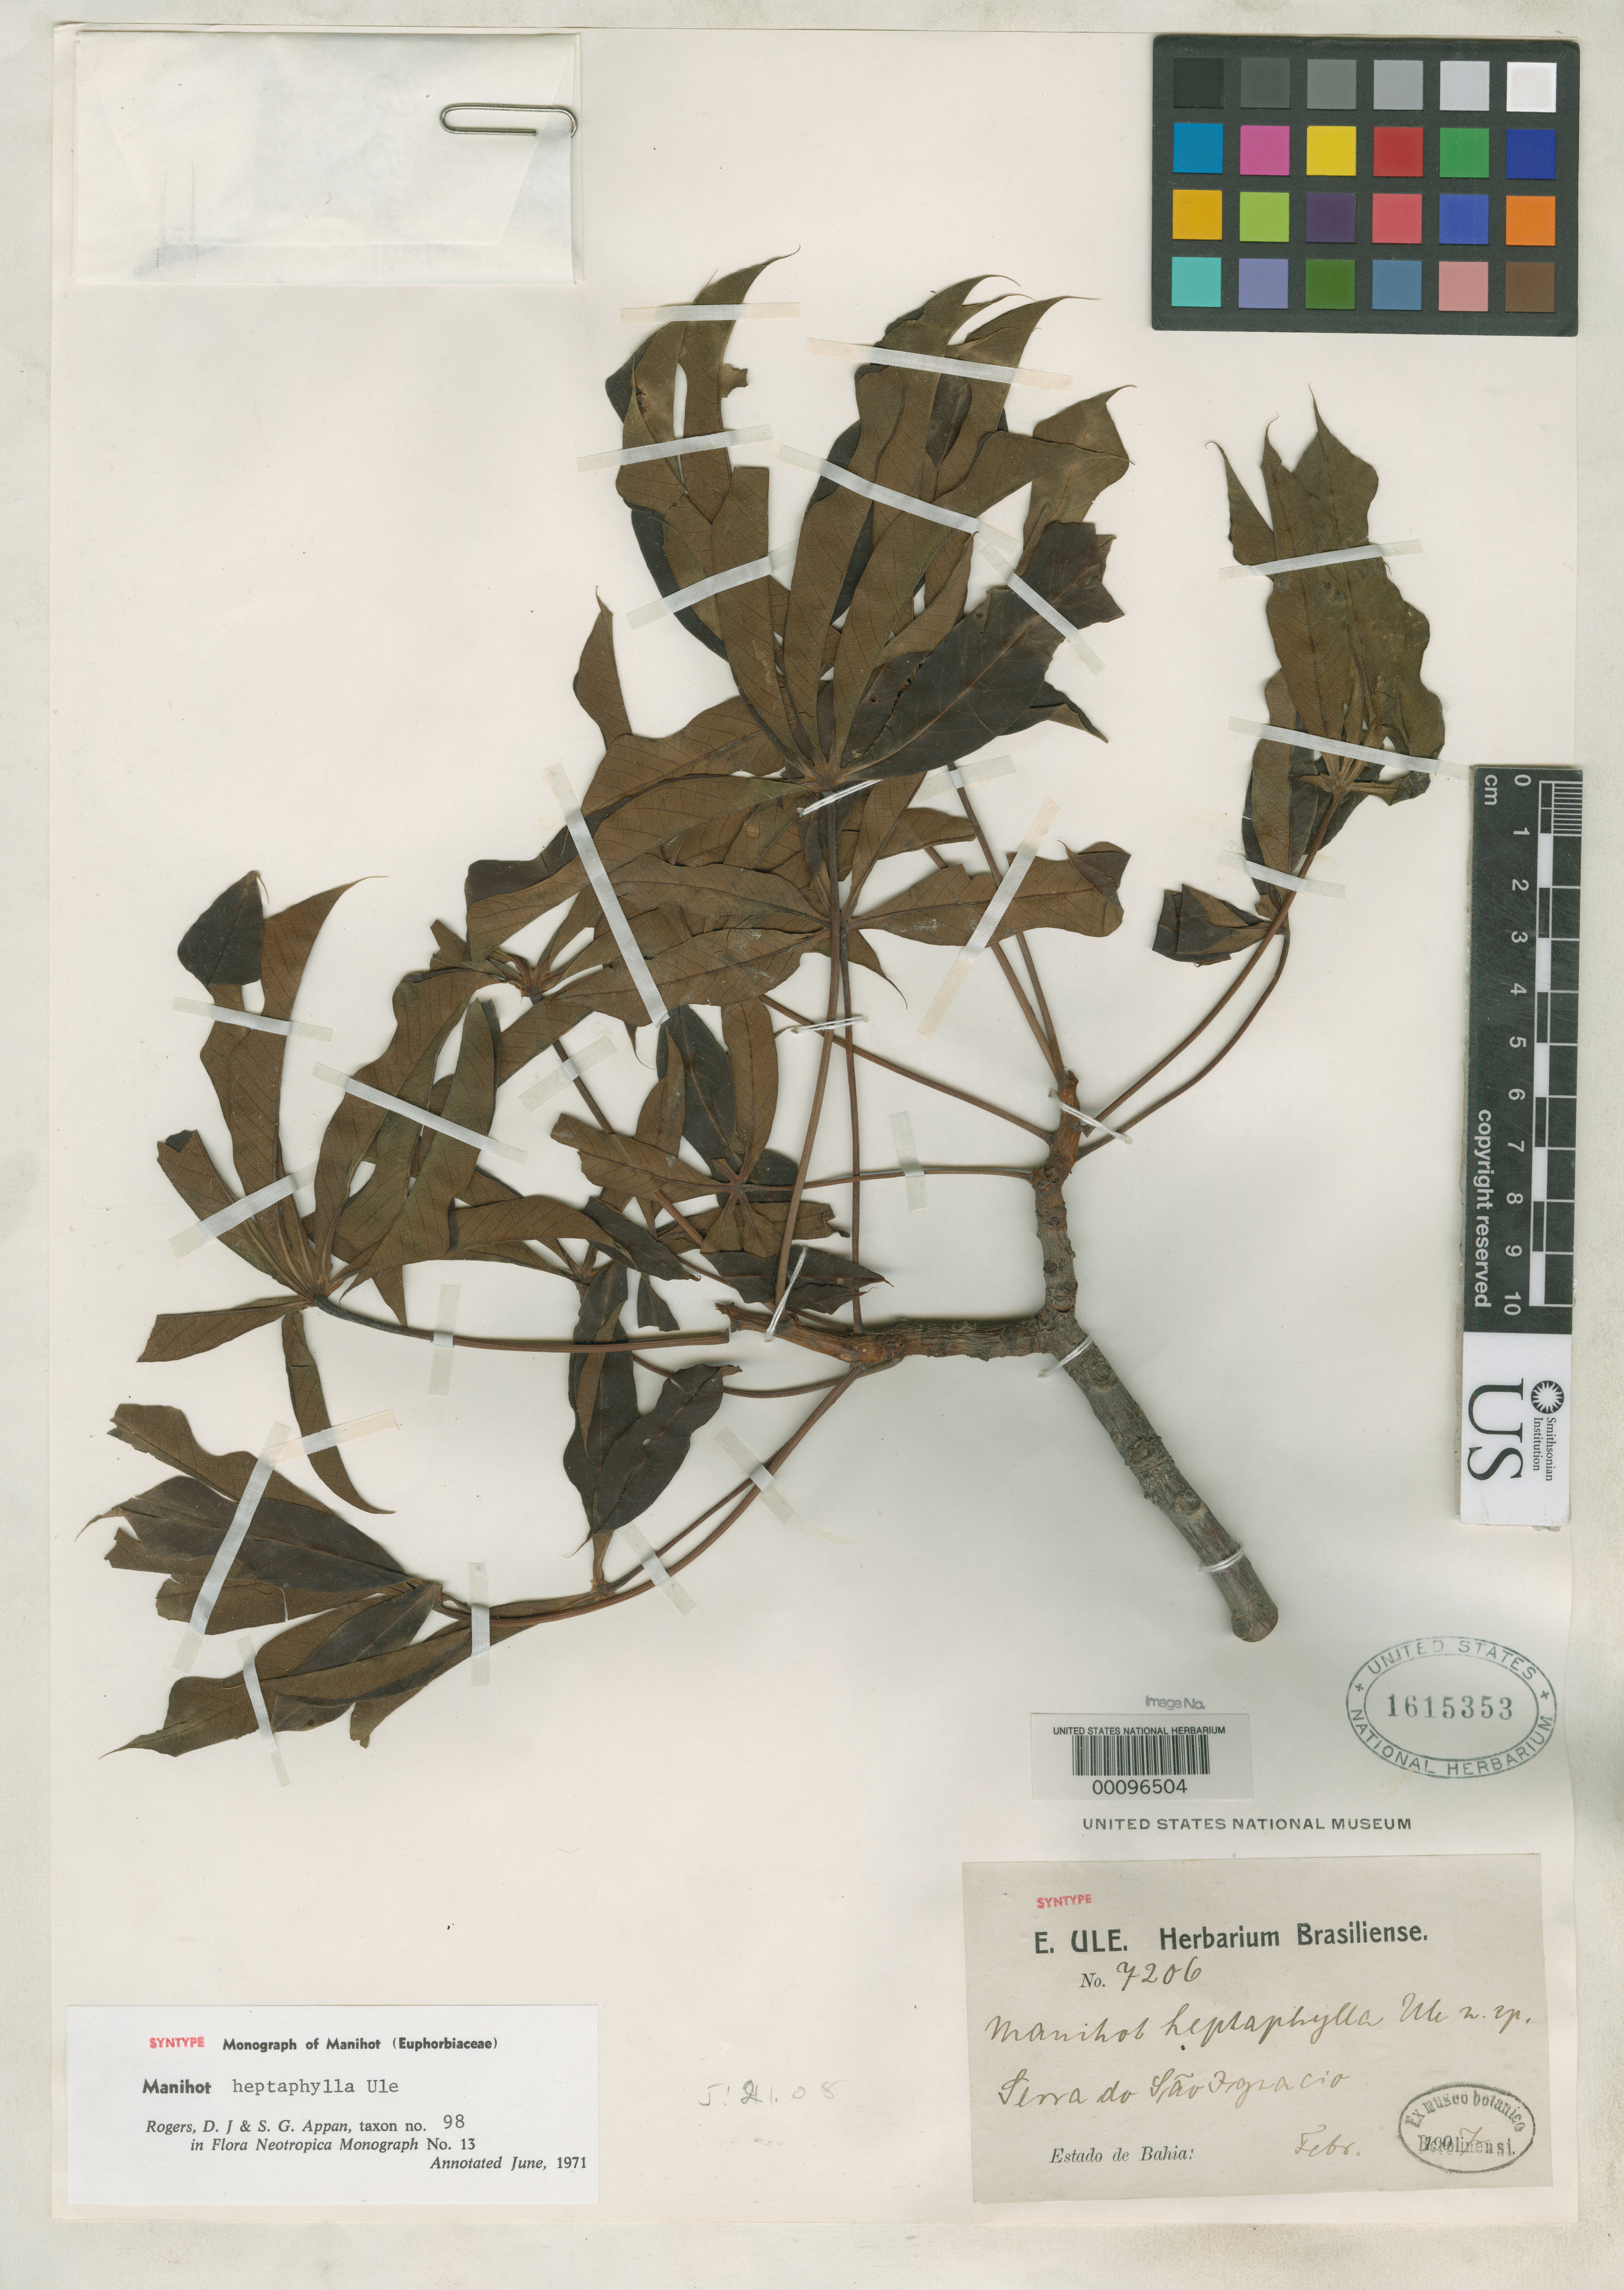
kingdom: Plantae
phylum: Tracheophyta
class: Magnoliopsida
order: Malpighiales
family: Euphorbiaceae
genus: Manihot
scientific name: Manihot heptaphylla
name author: Ule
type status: Isotype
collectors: E. H. Ule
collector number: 7206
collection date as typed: Feb 1907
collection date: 1907-02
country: Brazil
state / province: Bahia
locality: North of Esplanda city on road to Jaquera.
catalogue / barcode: US 1615353